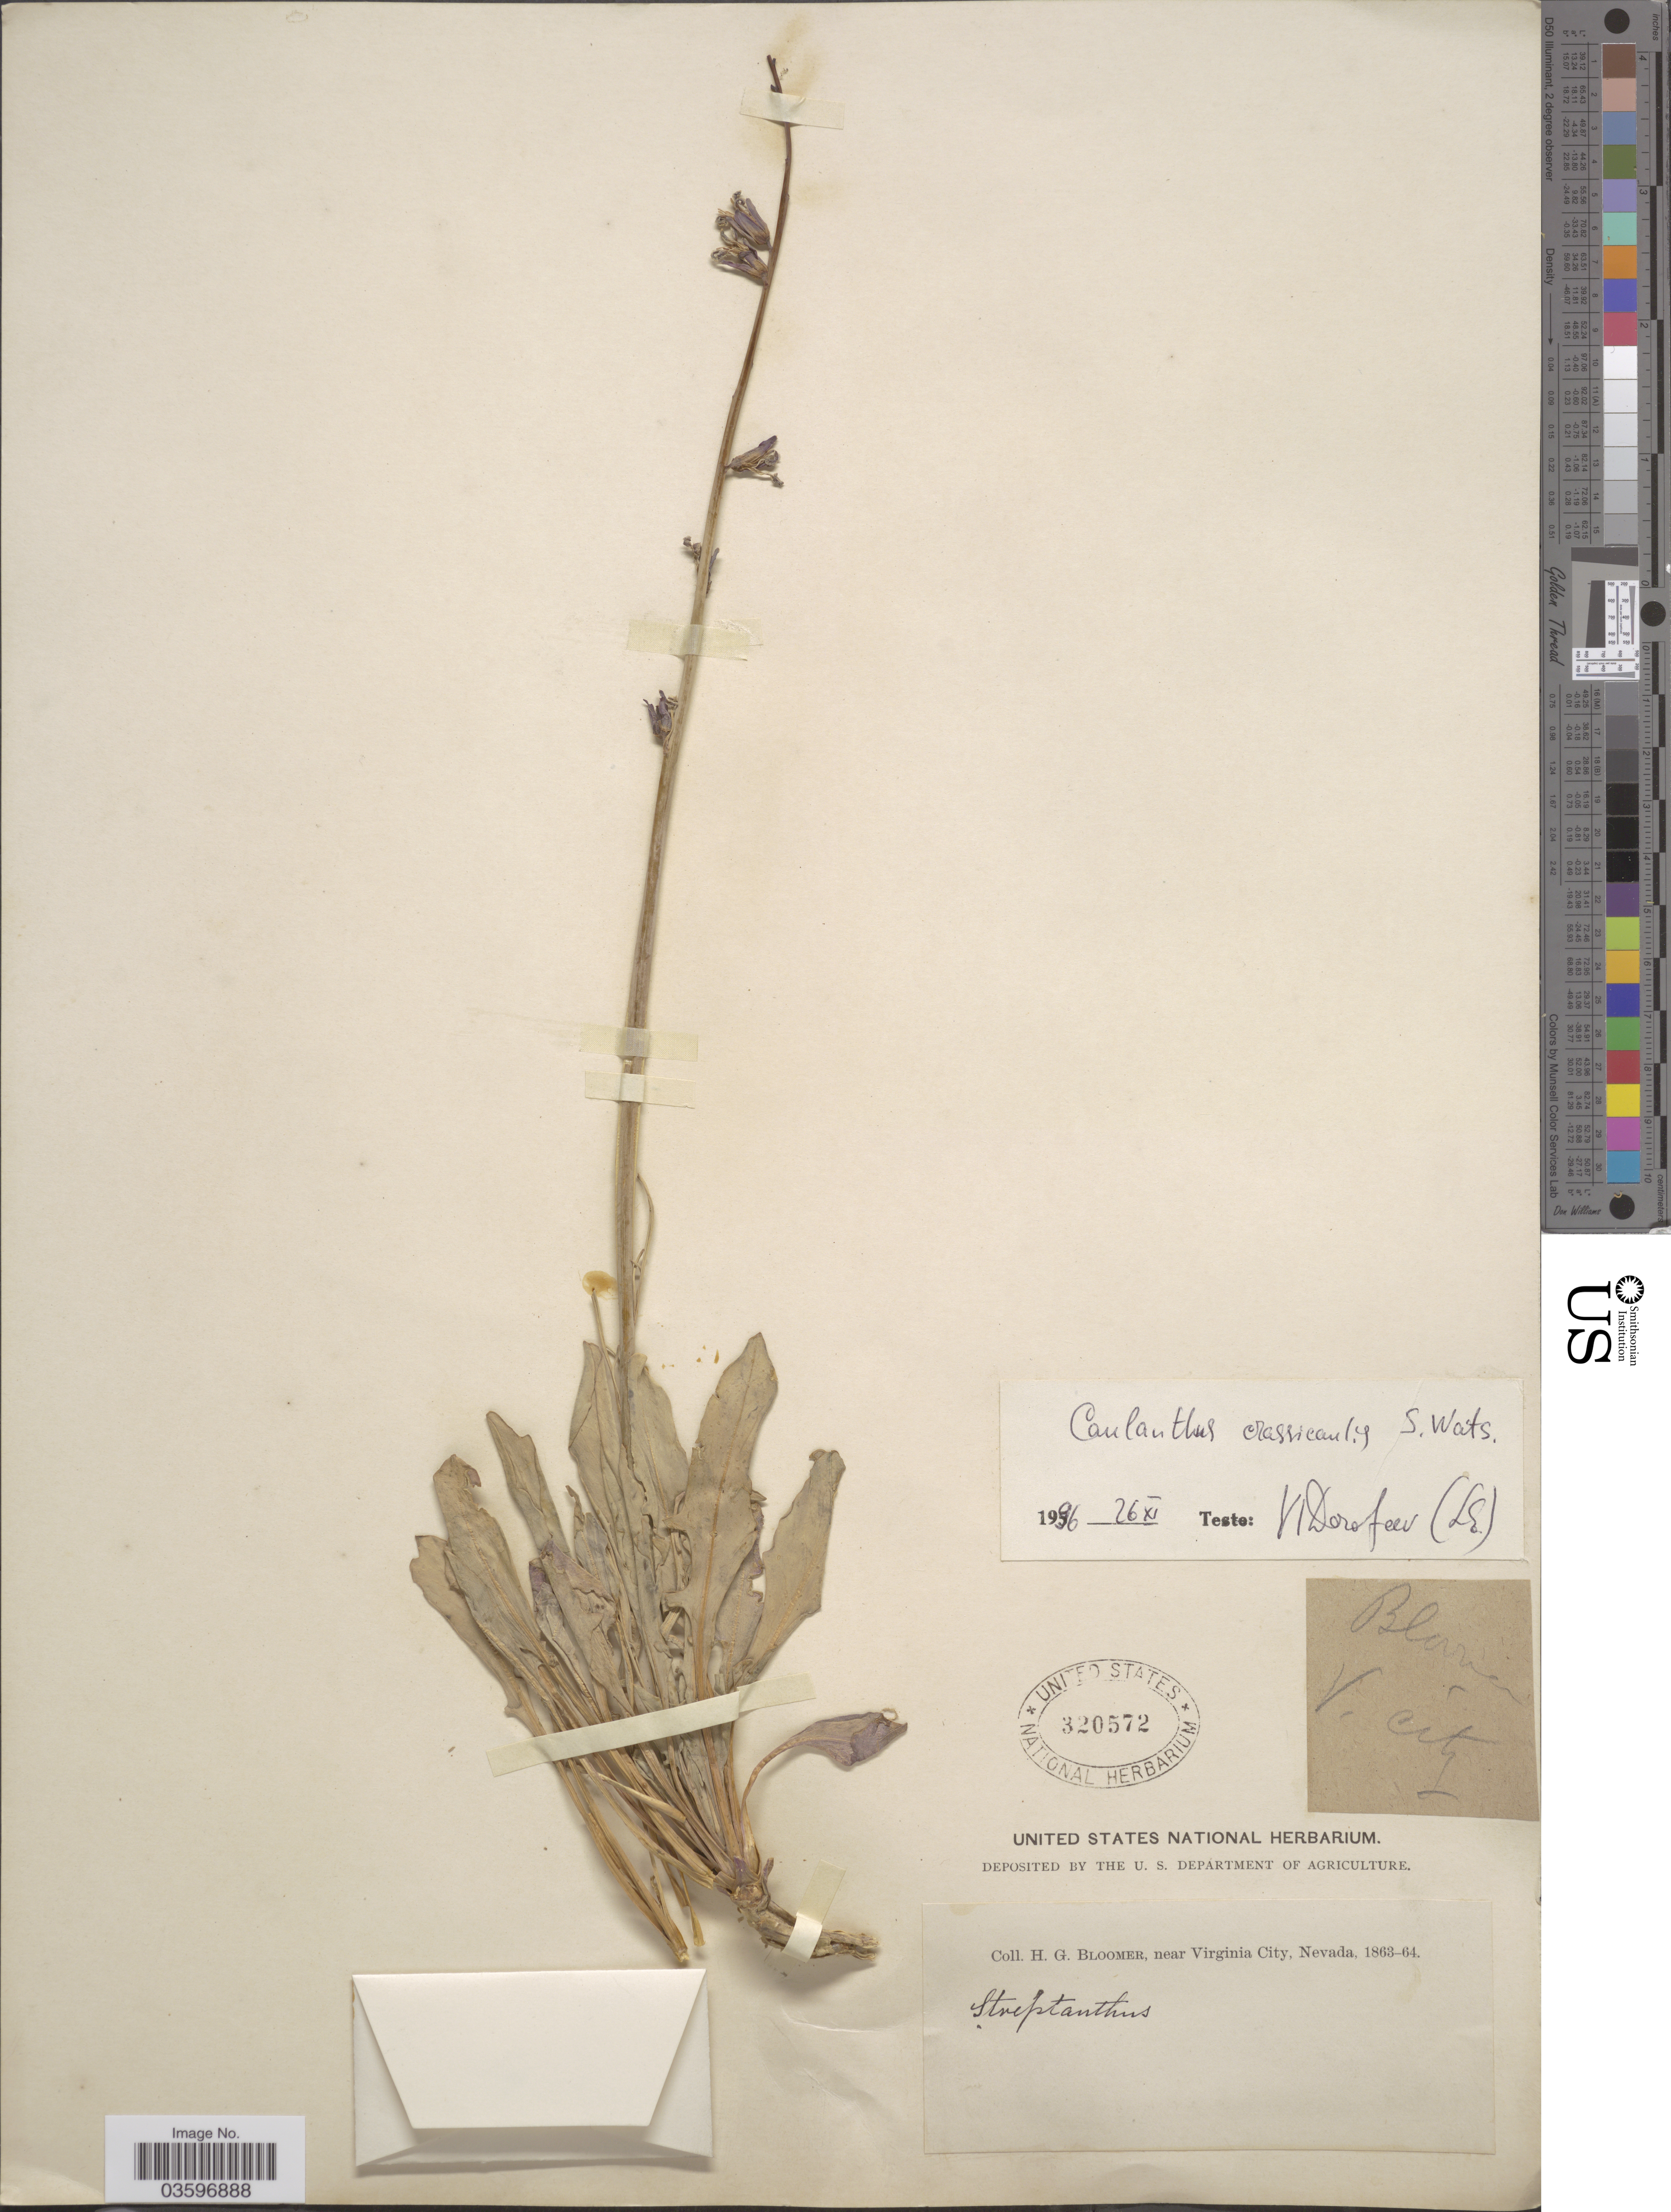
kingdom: Plantae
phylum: Tracheophyta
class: Magnoliopsida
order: Brassicales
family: Brassicaceae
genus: Caulanthus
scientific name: Caulanthus crassicaulis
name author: S. Watson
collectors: H. Bloomer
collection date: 1863/1864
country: United States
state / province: Nevada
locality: Near Virginia City.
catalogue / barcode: US 320572